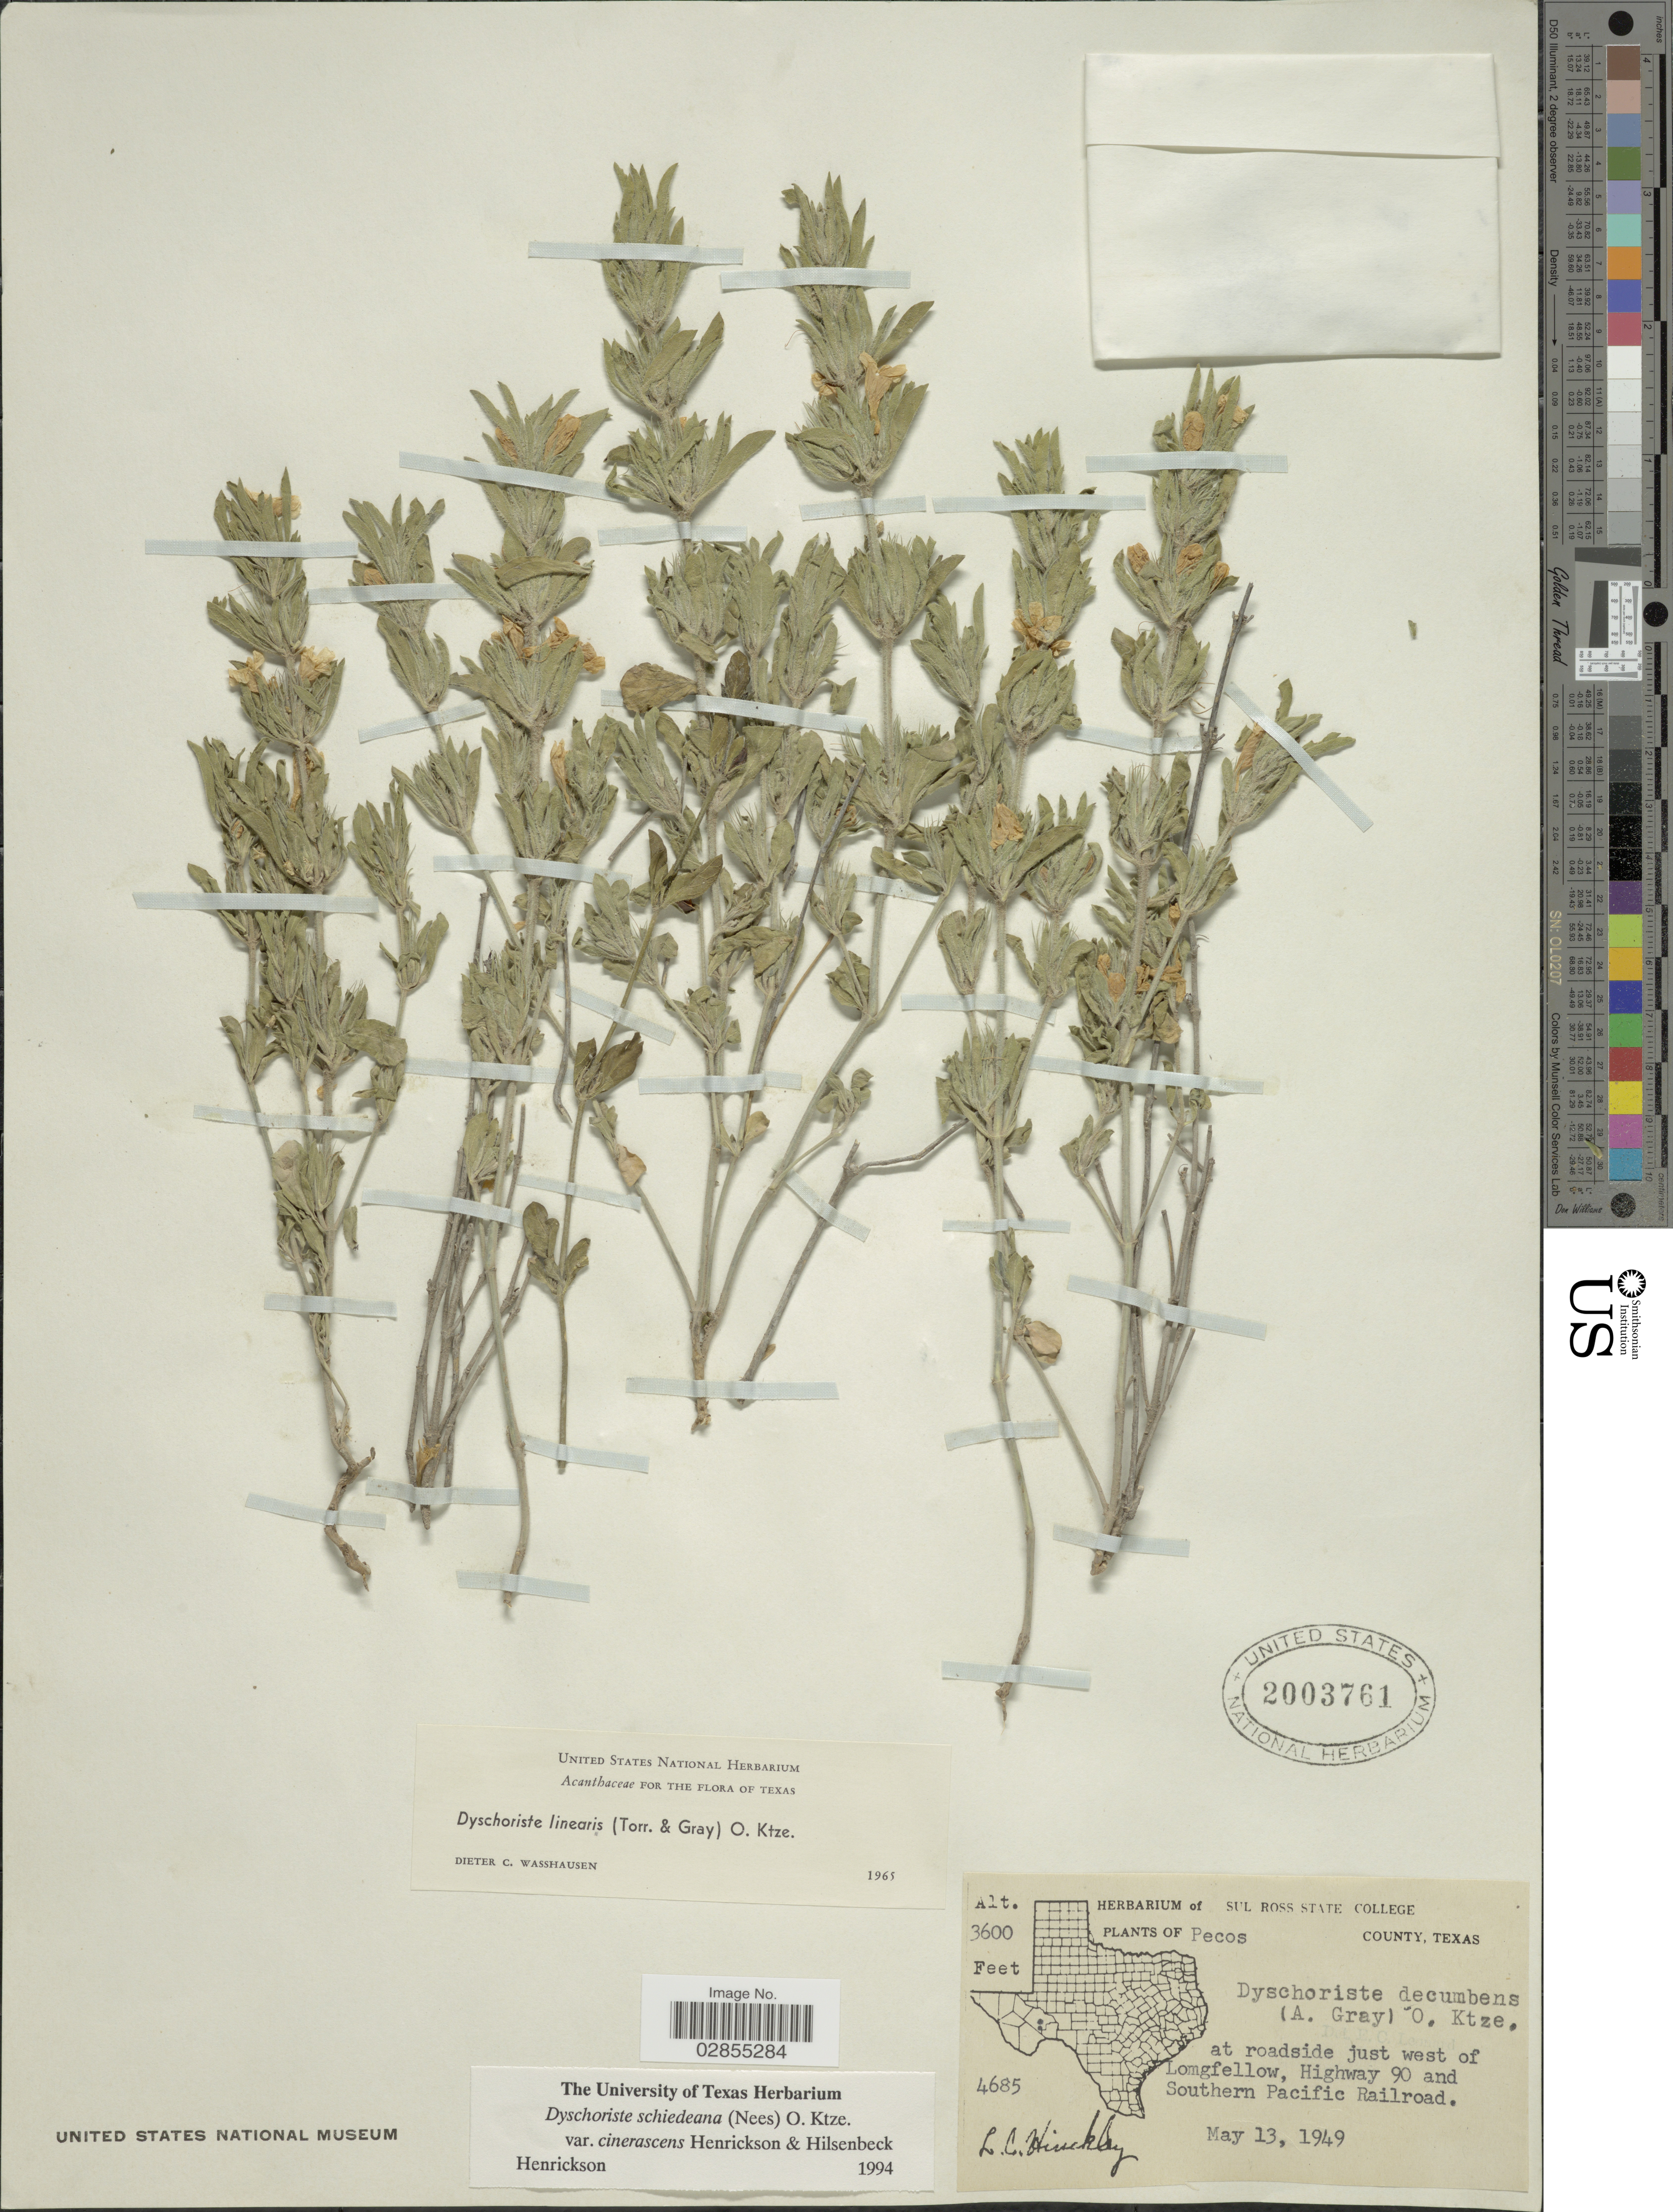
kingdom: Plantae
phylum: Tracheophyta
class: Magnoliopsida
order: Lamiales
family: Acanthaceae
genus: Dyschoriste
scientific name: Dyschoriste schiedeana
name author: (Nees) Kuntze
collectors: L. Hinckley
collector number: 4685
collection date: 1949-05-13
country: United States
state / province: Texas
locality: Pecos County. At roadside just west of Lomgfellow, Highway 90 and Southern Pacific Railroad.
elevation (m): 1097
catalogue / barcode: US 2003761